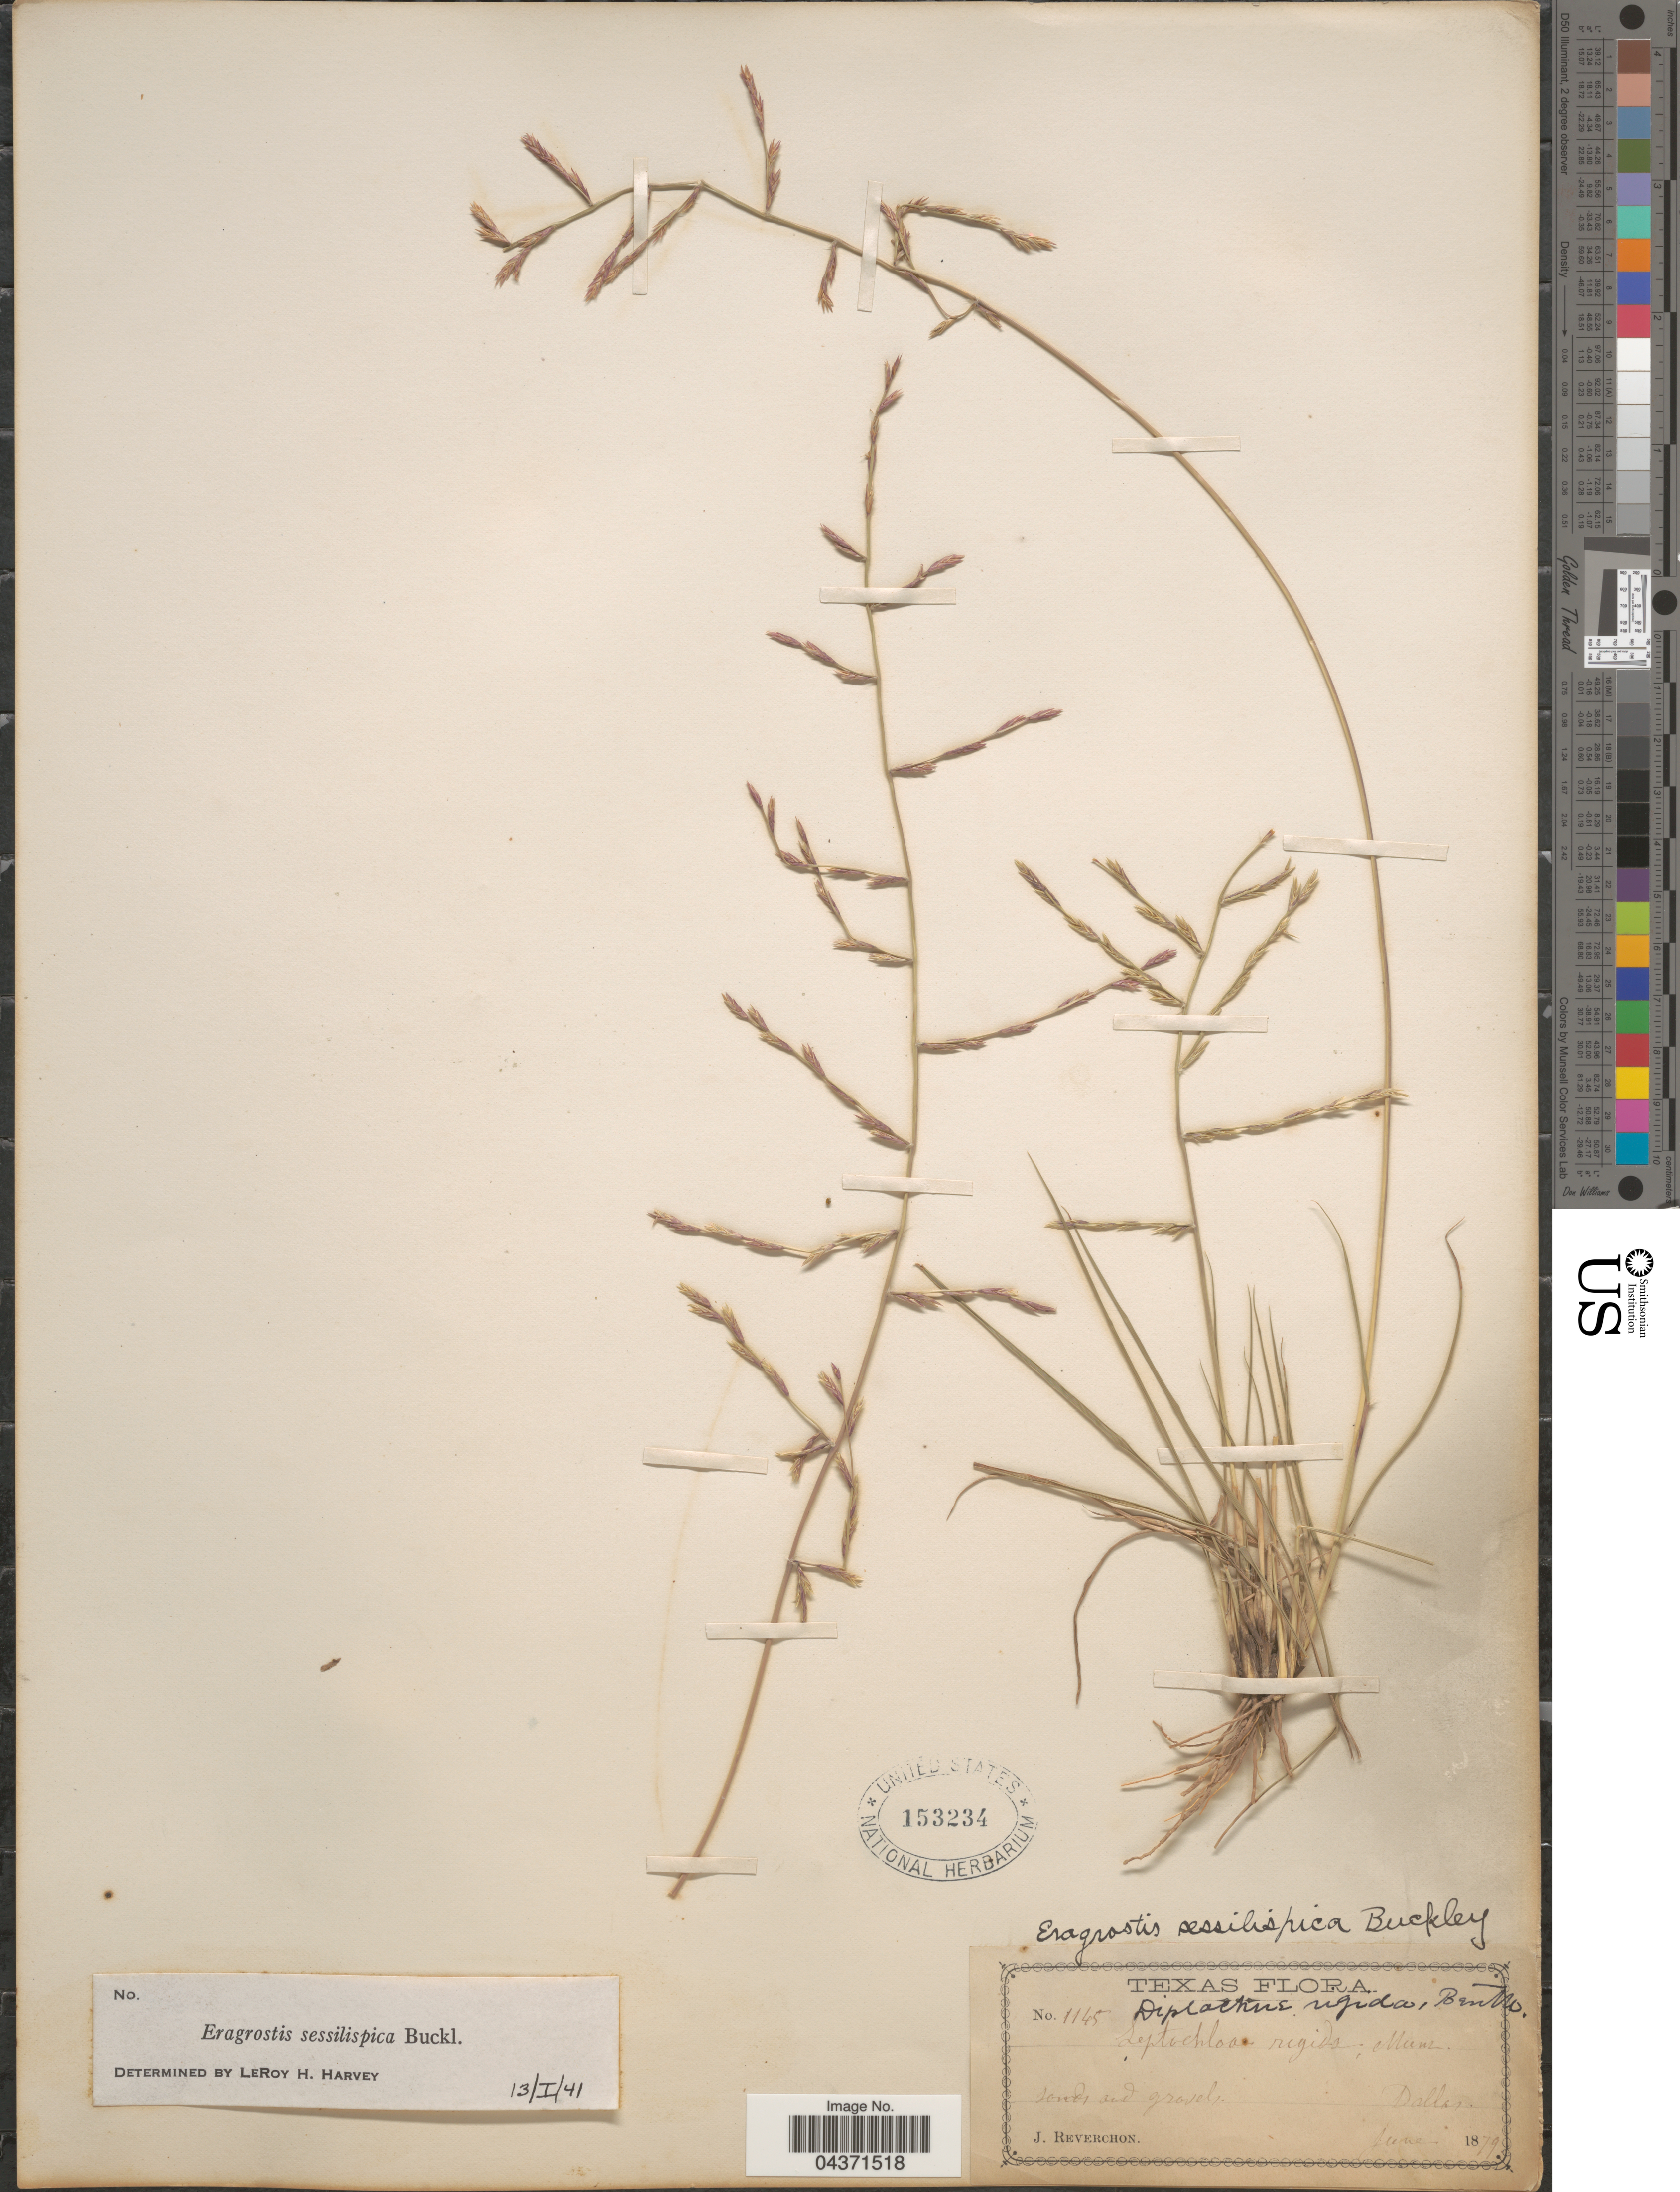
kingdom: Plantae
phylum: Tracheophyta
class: Liliopsida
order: Poales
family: Poaceae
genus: Eragrostis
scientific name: Eragrostis sessilispica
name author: Buckley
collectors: J. Reverchon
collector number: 1145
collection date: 1879-06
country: United States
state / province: Texas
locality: Dallas.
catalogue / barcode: US 153234